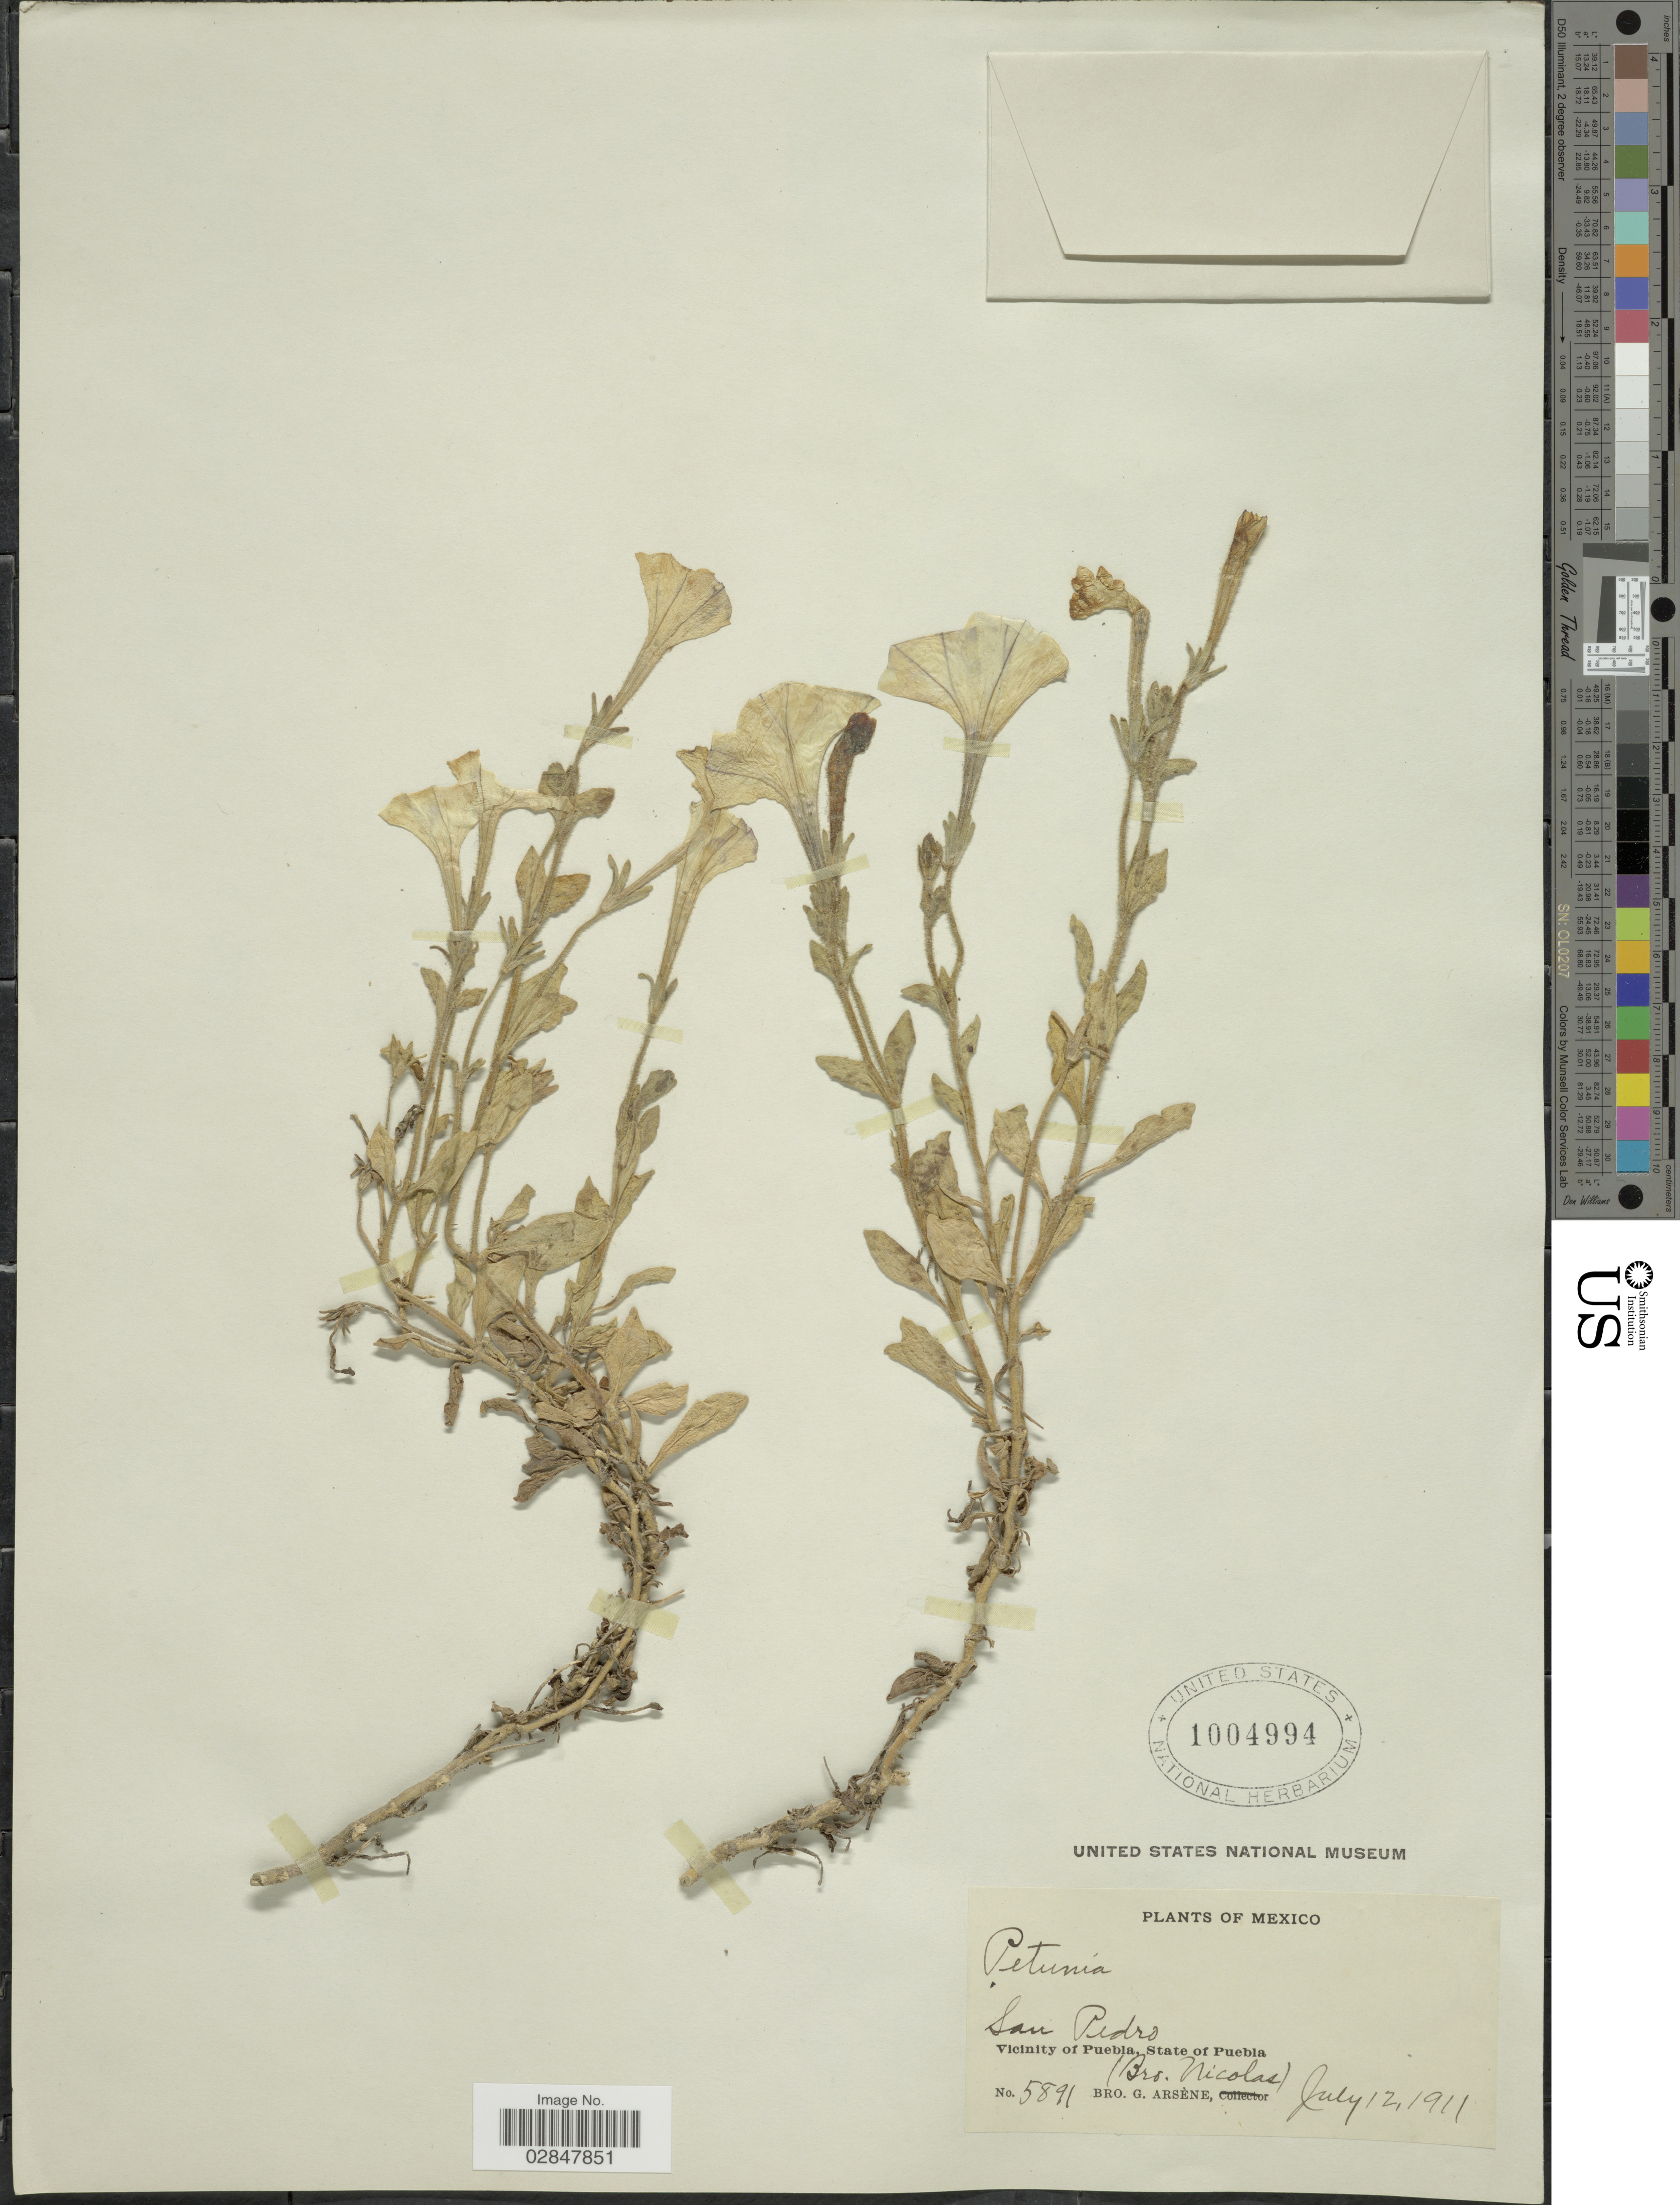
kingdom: Plantae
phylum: Tracheophyta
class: Magnoliopsida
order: Solanales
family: Solanaceae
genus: Petunia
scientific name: Petunia sp.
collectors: Bro. G. Arsène & Bro. Nicolas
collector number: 5891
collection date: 1911-07-12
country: Mexico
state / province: Puebla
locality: San Pedro, Vicinity of Puebla.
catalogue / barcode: US 1004994